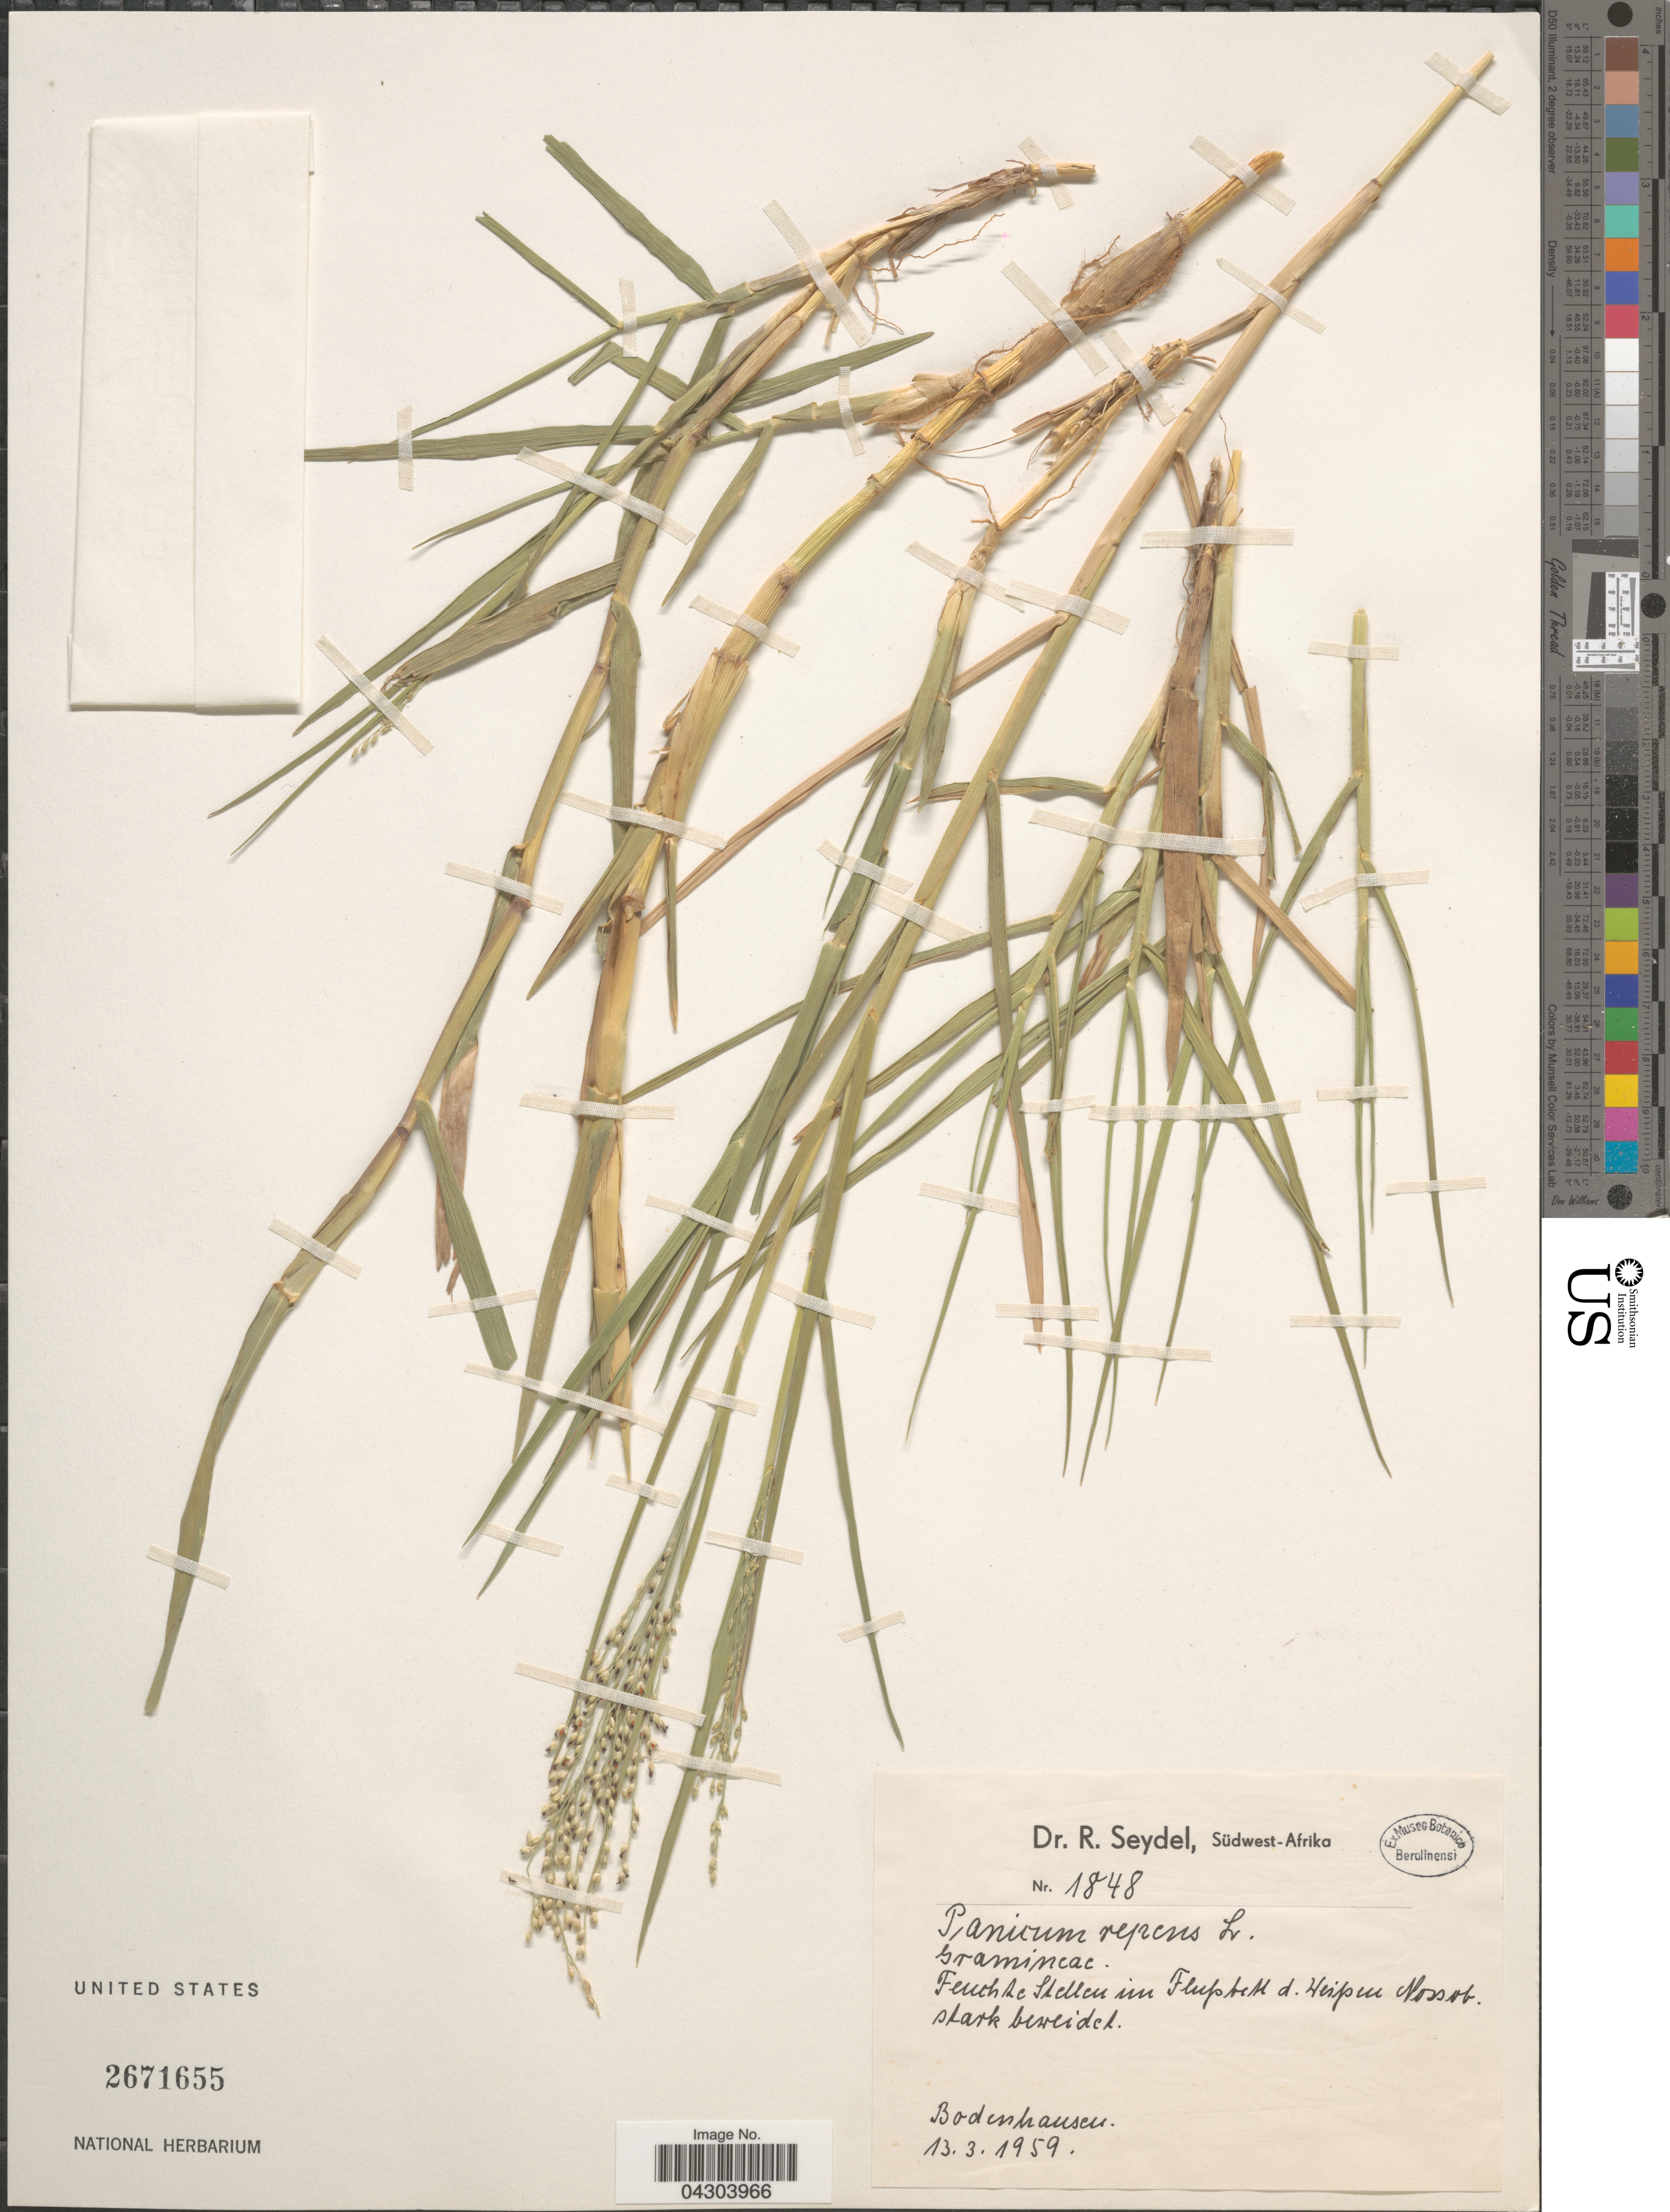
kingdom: Plantae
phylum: Tracheophyta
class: Liliopsida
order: Poales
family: Poaceae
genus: Panicum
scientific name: Panicum repens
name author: L.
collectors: R. Seydel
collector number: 1848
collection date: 1959-03-13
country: Namibia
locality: Bodenhausen.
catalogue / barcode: US 2671655